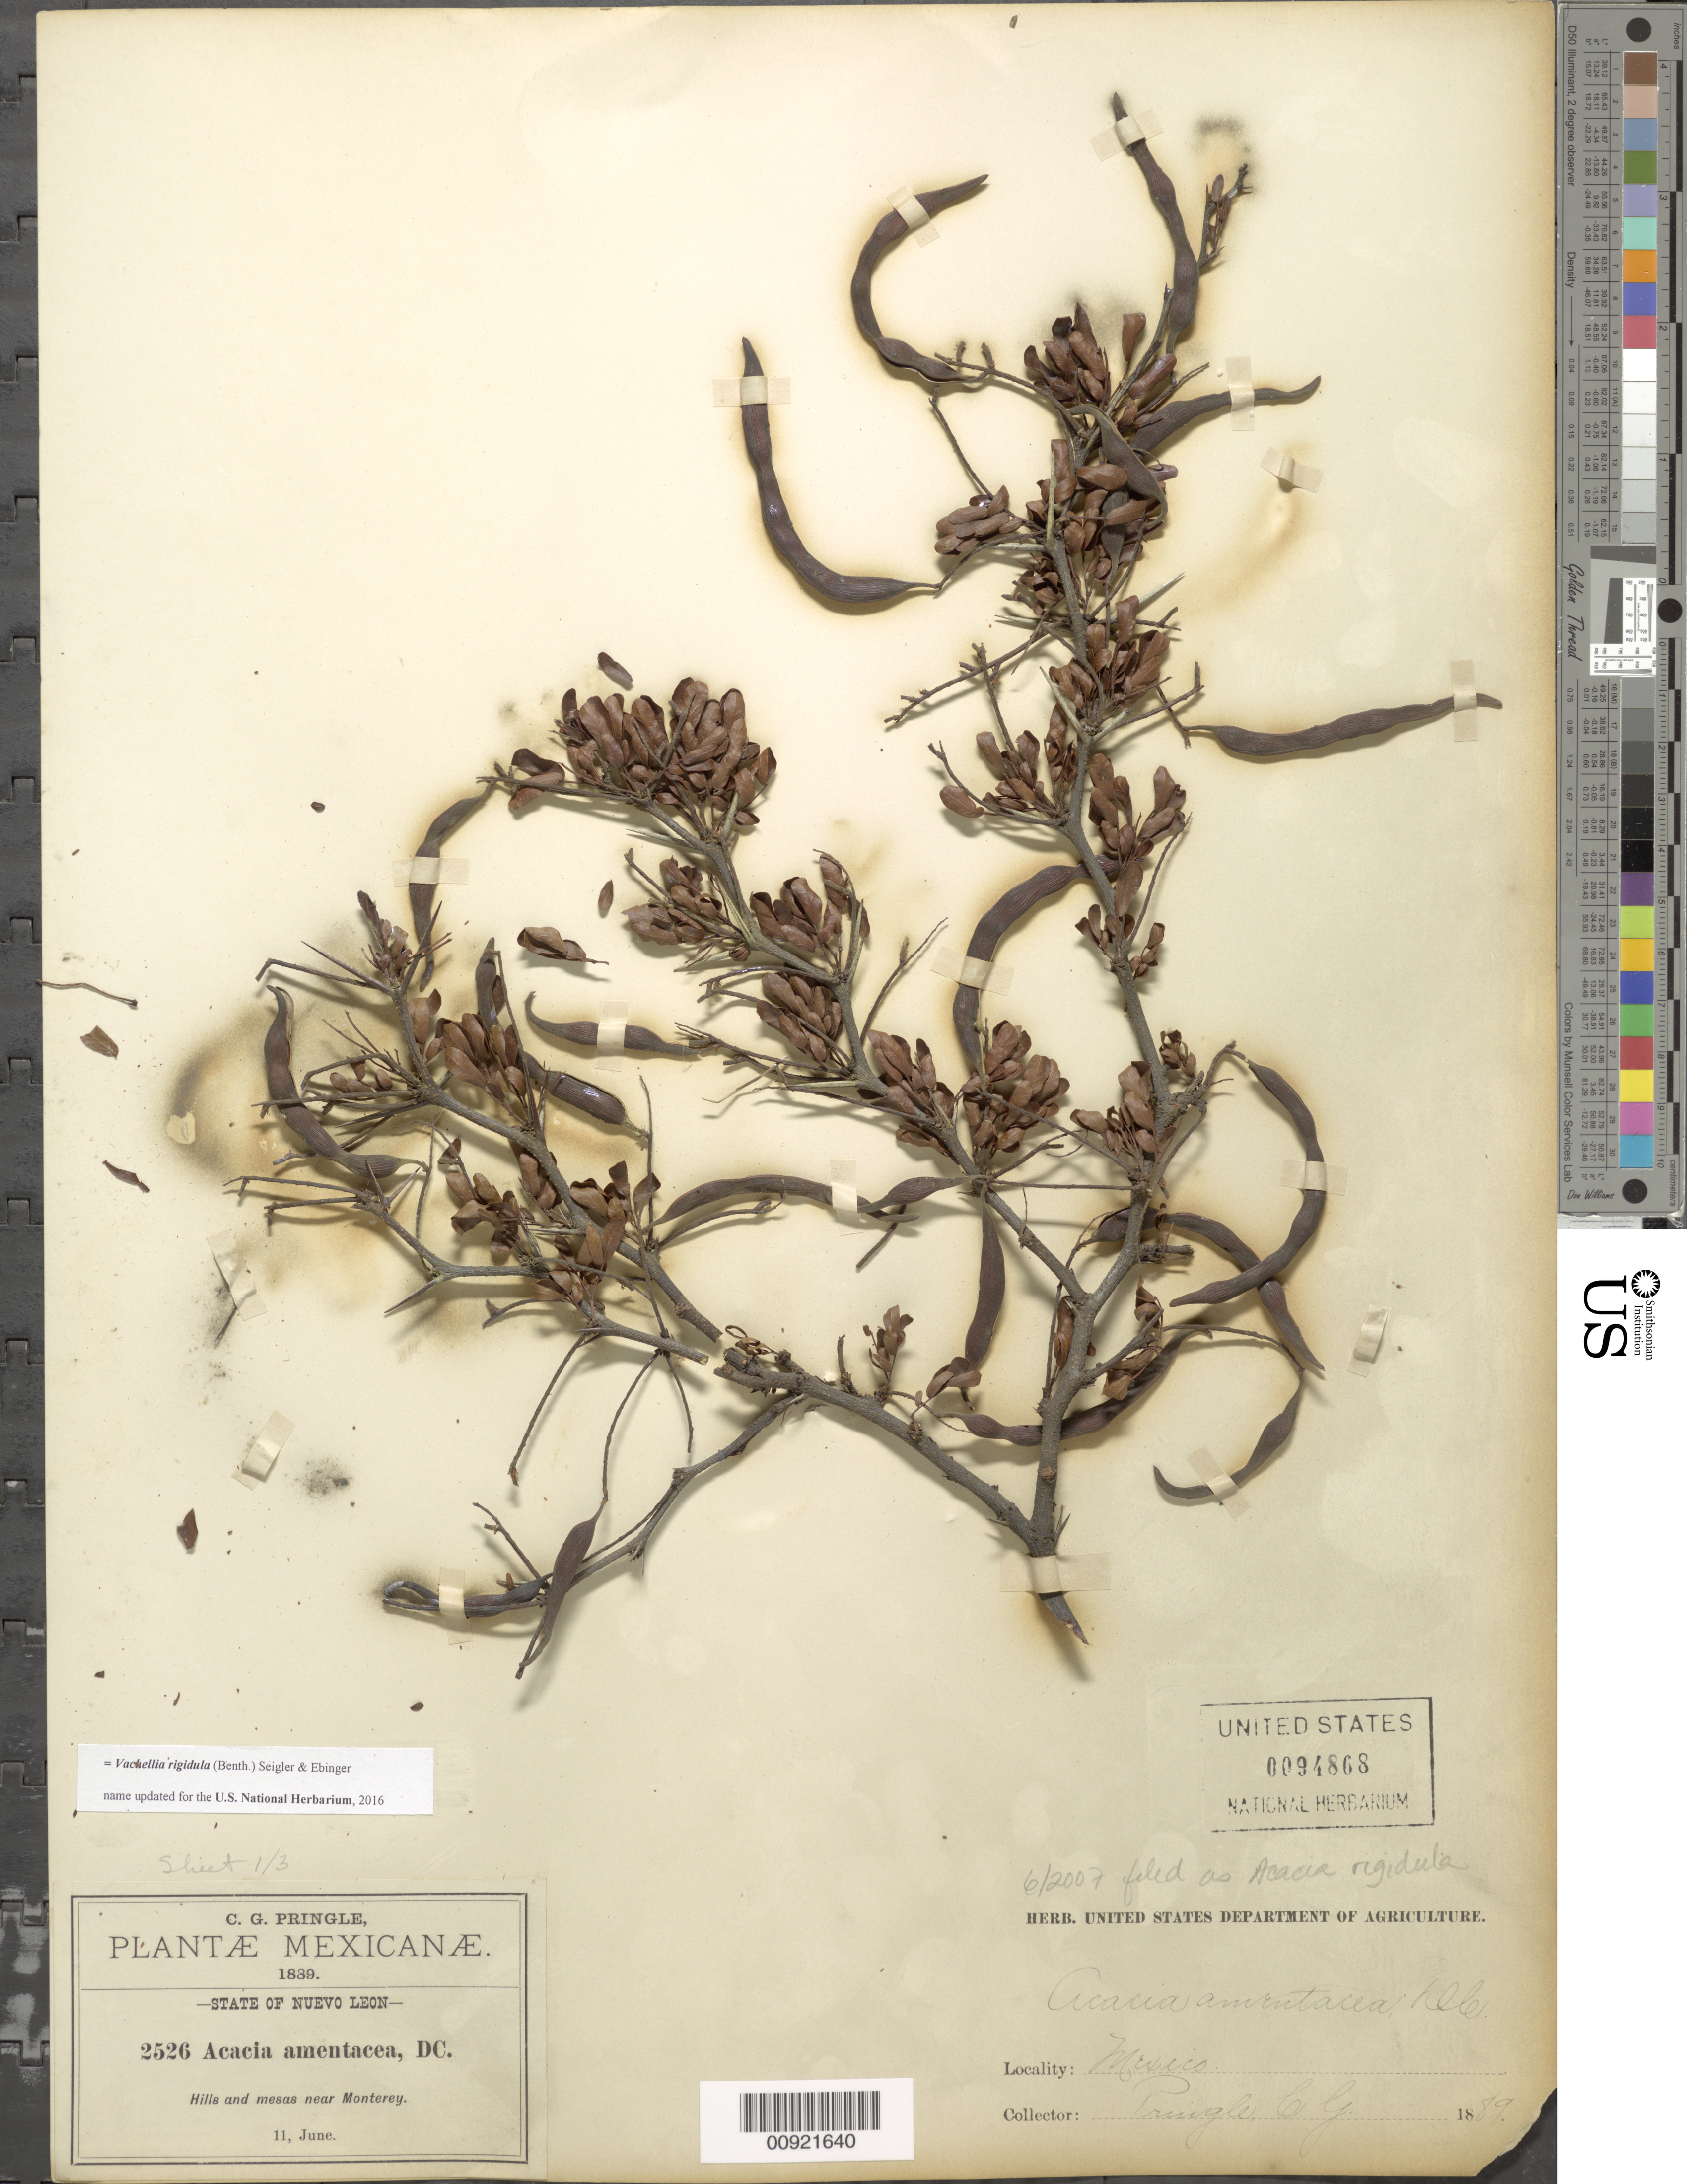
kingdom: Plantae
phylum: Tracheophyta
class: Magnoliopsida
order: Fabales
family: Fabaceae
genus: Vachellia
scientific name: Vachellia rigidula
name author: (Benth.) Seigler & Ebinger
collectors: C. G. Pringle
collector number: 2526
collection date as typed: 11 Jun 1889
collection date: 1889-06-11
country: Mexico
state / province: Nuevo León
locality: Near Monterrey, State of Nuevo León.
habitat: Hills and mesas.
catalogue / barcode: US 94868